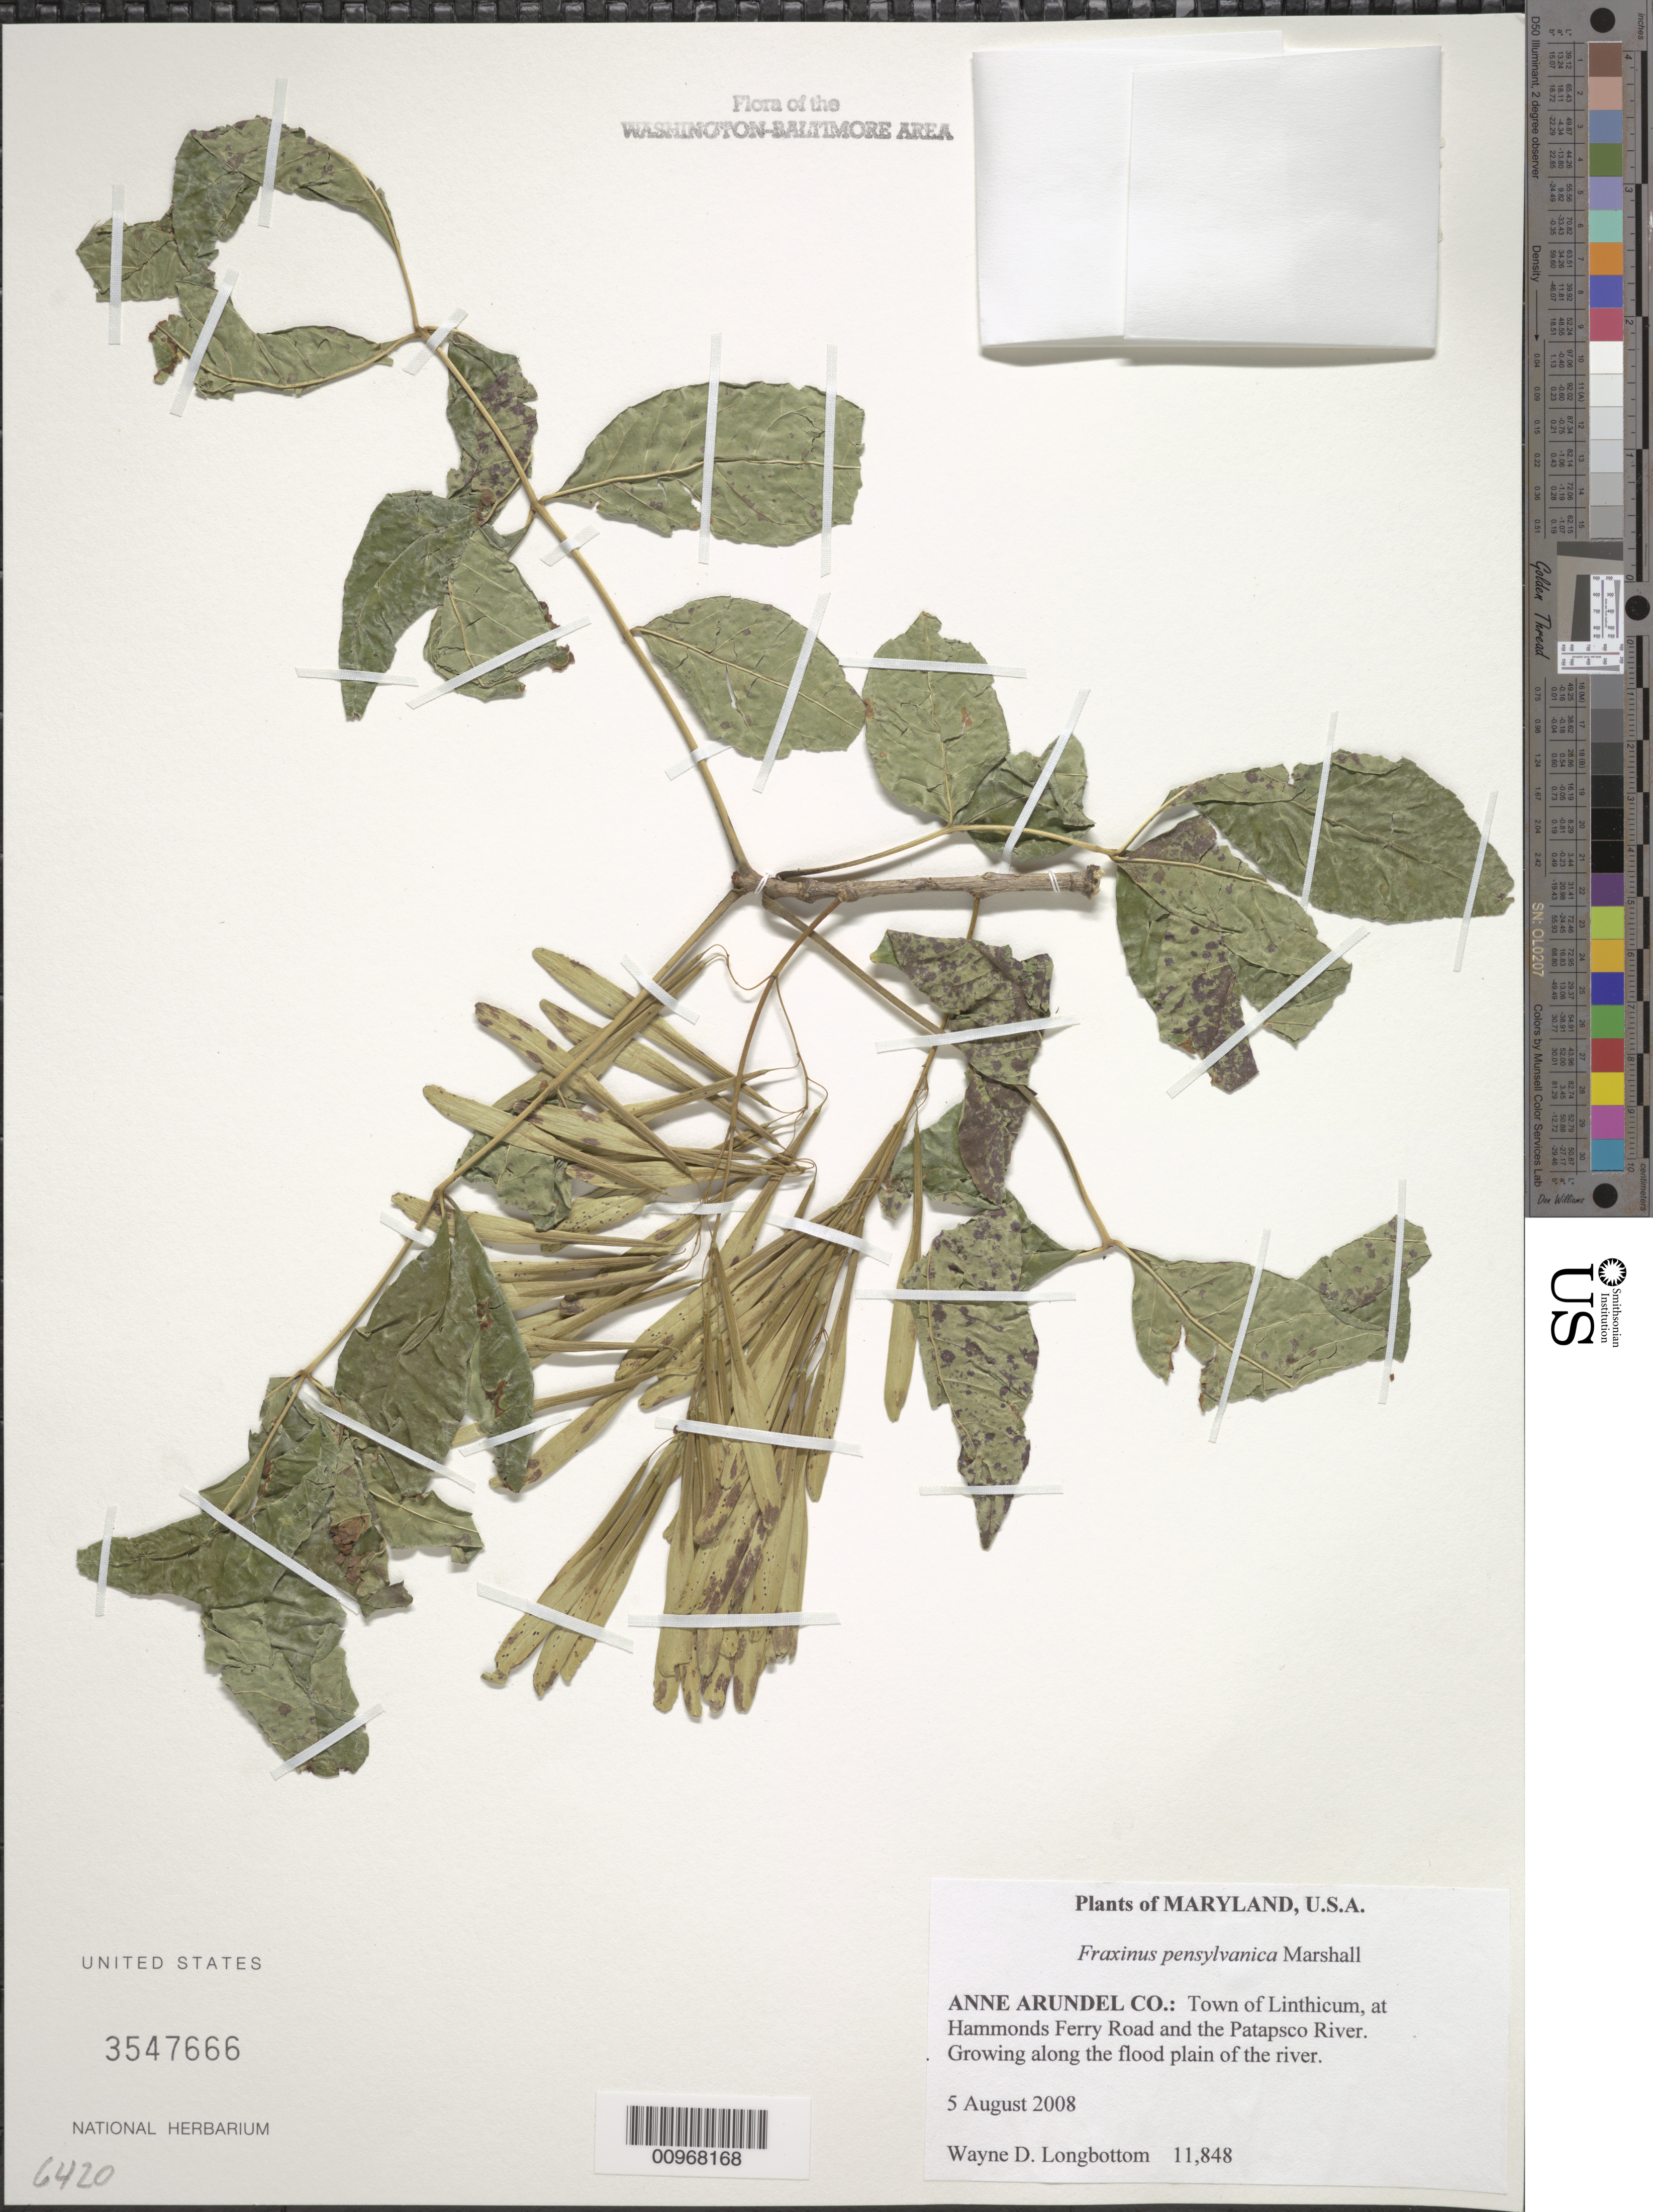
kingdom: Plantae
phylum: Tracheophyta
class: Magnoliopsida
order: Lamiales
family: Oleaceae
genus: Fraxinus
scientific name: Fraxinus pennsylvanica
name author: Marshall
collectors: W. D. Longbottom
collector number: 11848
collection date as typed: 5 August 2008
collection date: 2008-08-05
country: United States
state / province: Maryland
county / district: Anne Arundel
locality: Town of Linthicum, at the junction of I-695 and Nursery Road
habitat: growing along the roadside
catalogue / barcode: US 3547666